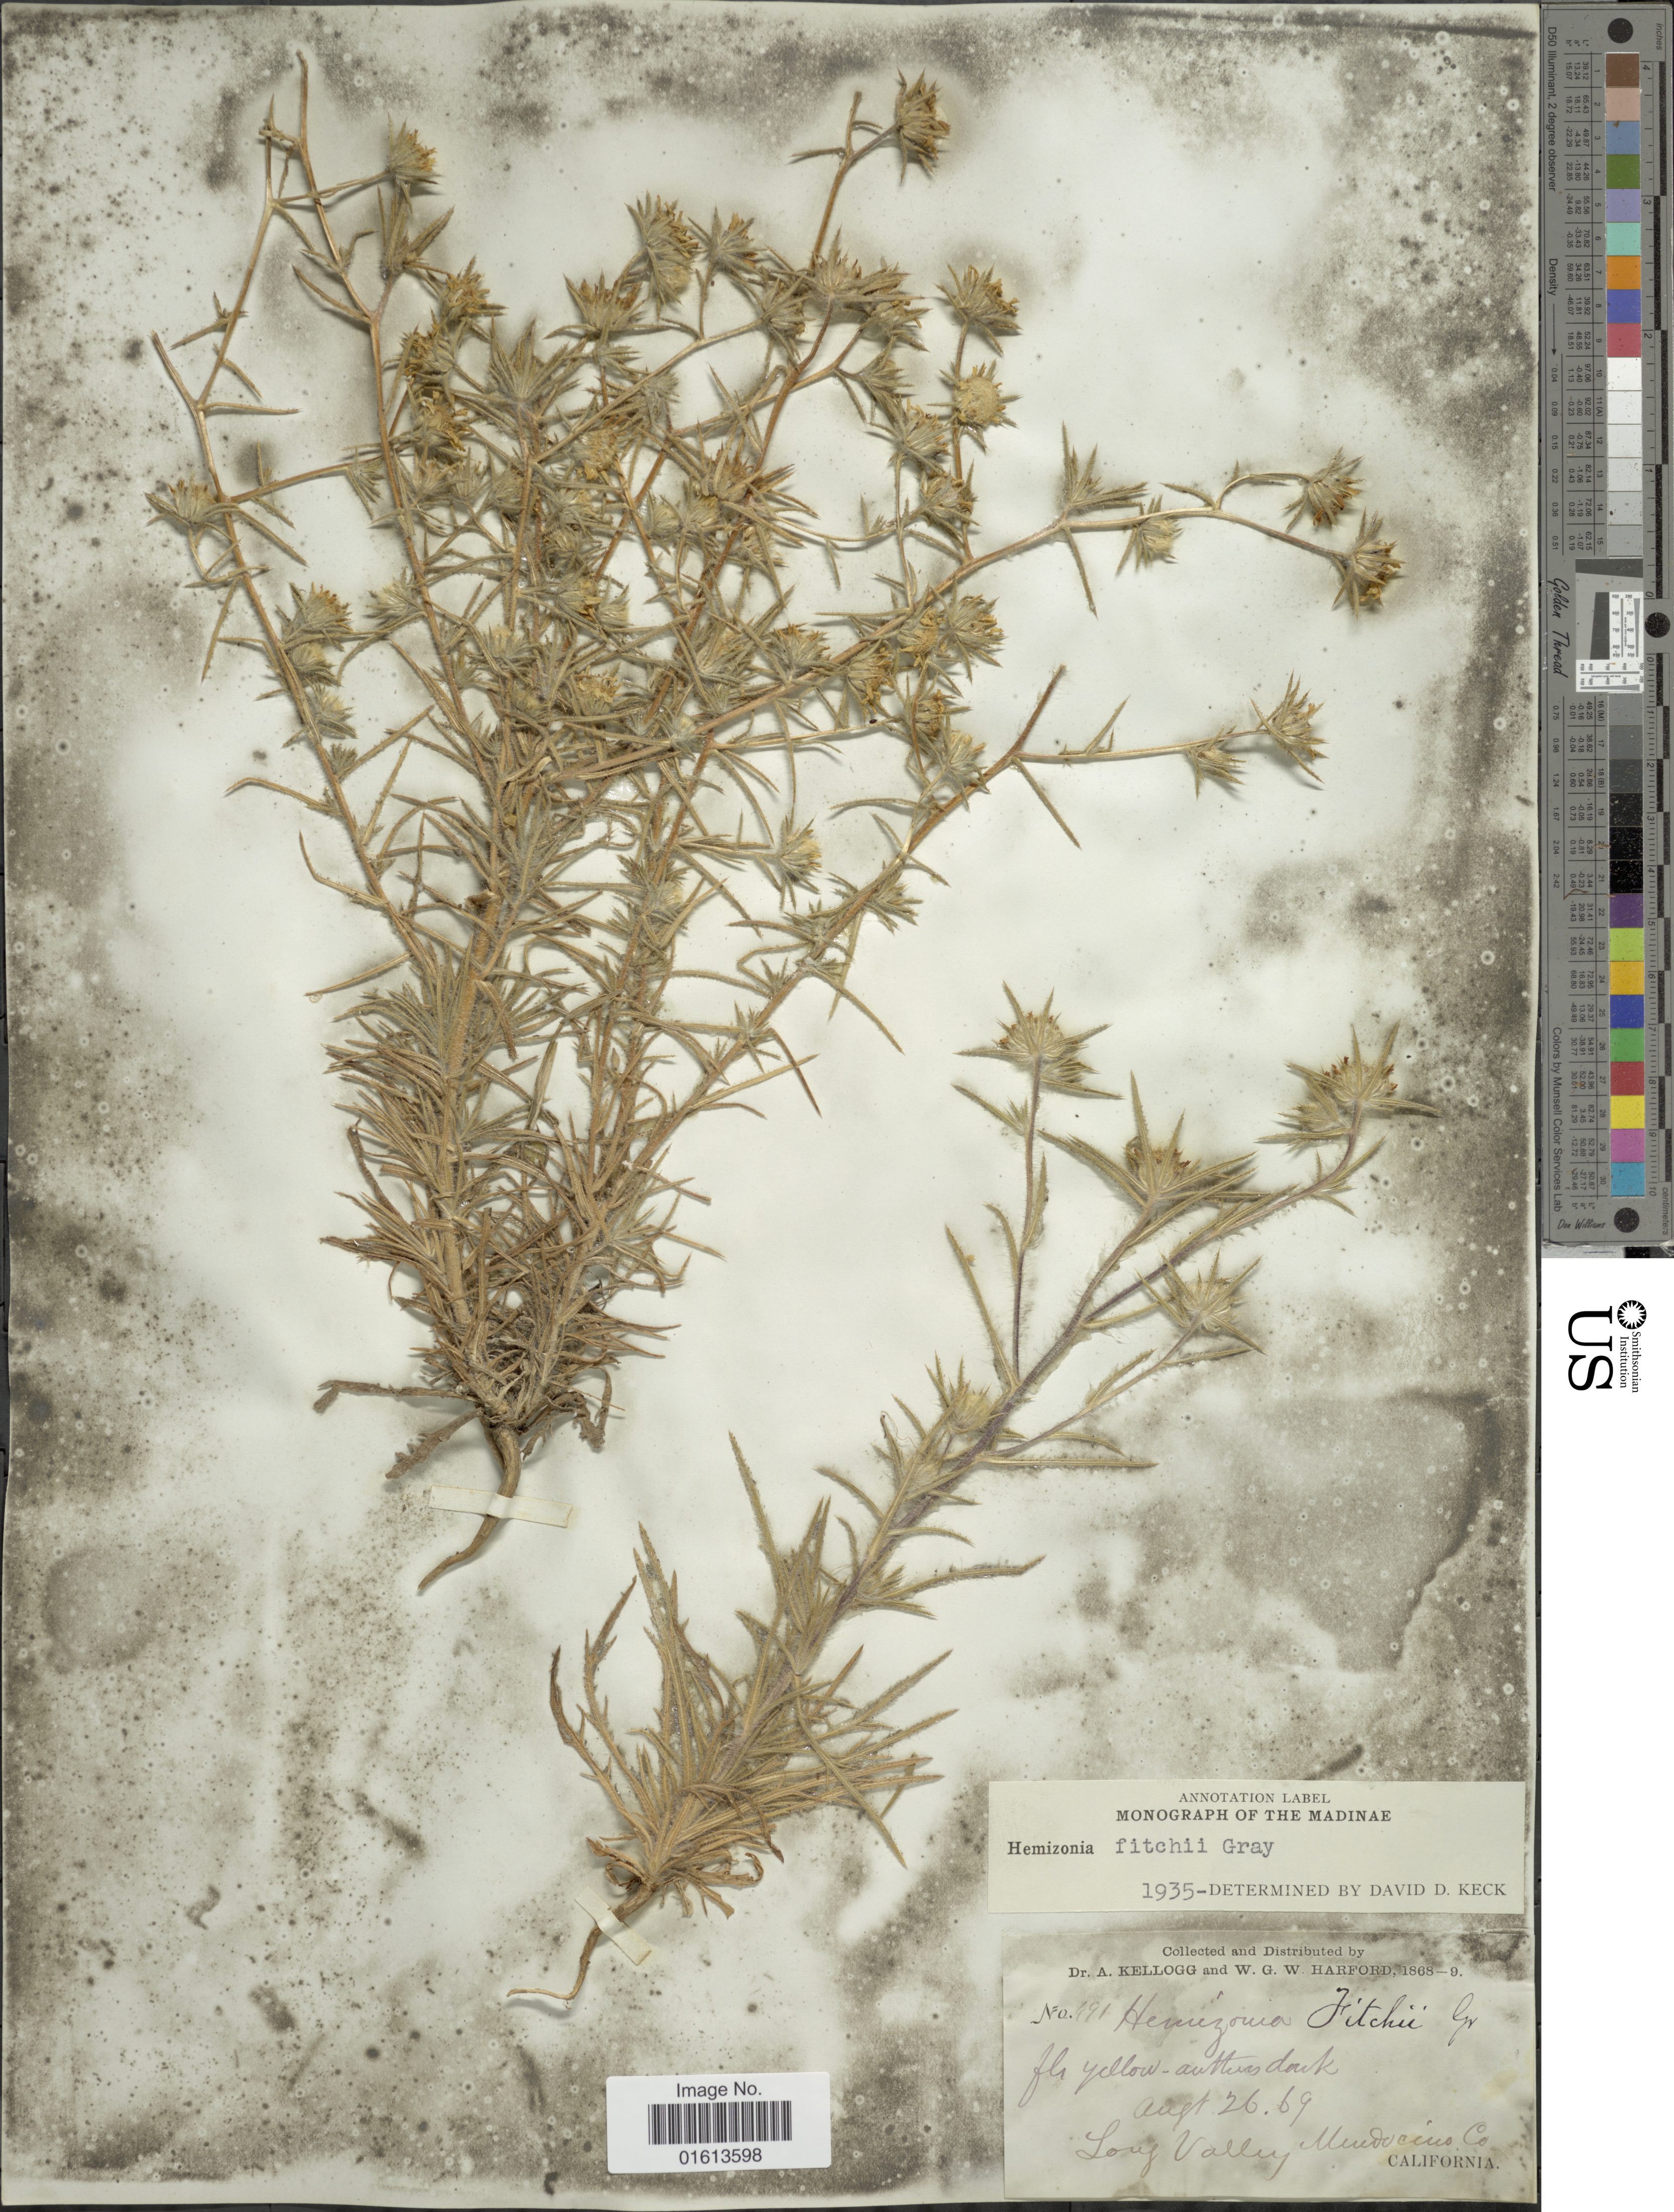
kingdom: Plantae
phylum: Tracheophyta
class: Magnoliopsida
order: Asterales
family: Asteraceae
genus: Centromadia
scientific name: Centromadia fitchii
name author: (A. Gray) Greene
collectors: A. Kellogg & W. G. W. Harford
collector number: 491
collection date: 1869-08-26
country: United States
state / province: California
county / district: Mendocino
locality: Louf Valley, Menodcius Co. California.